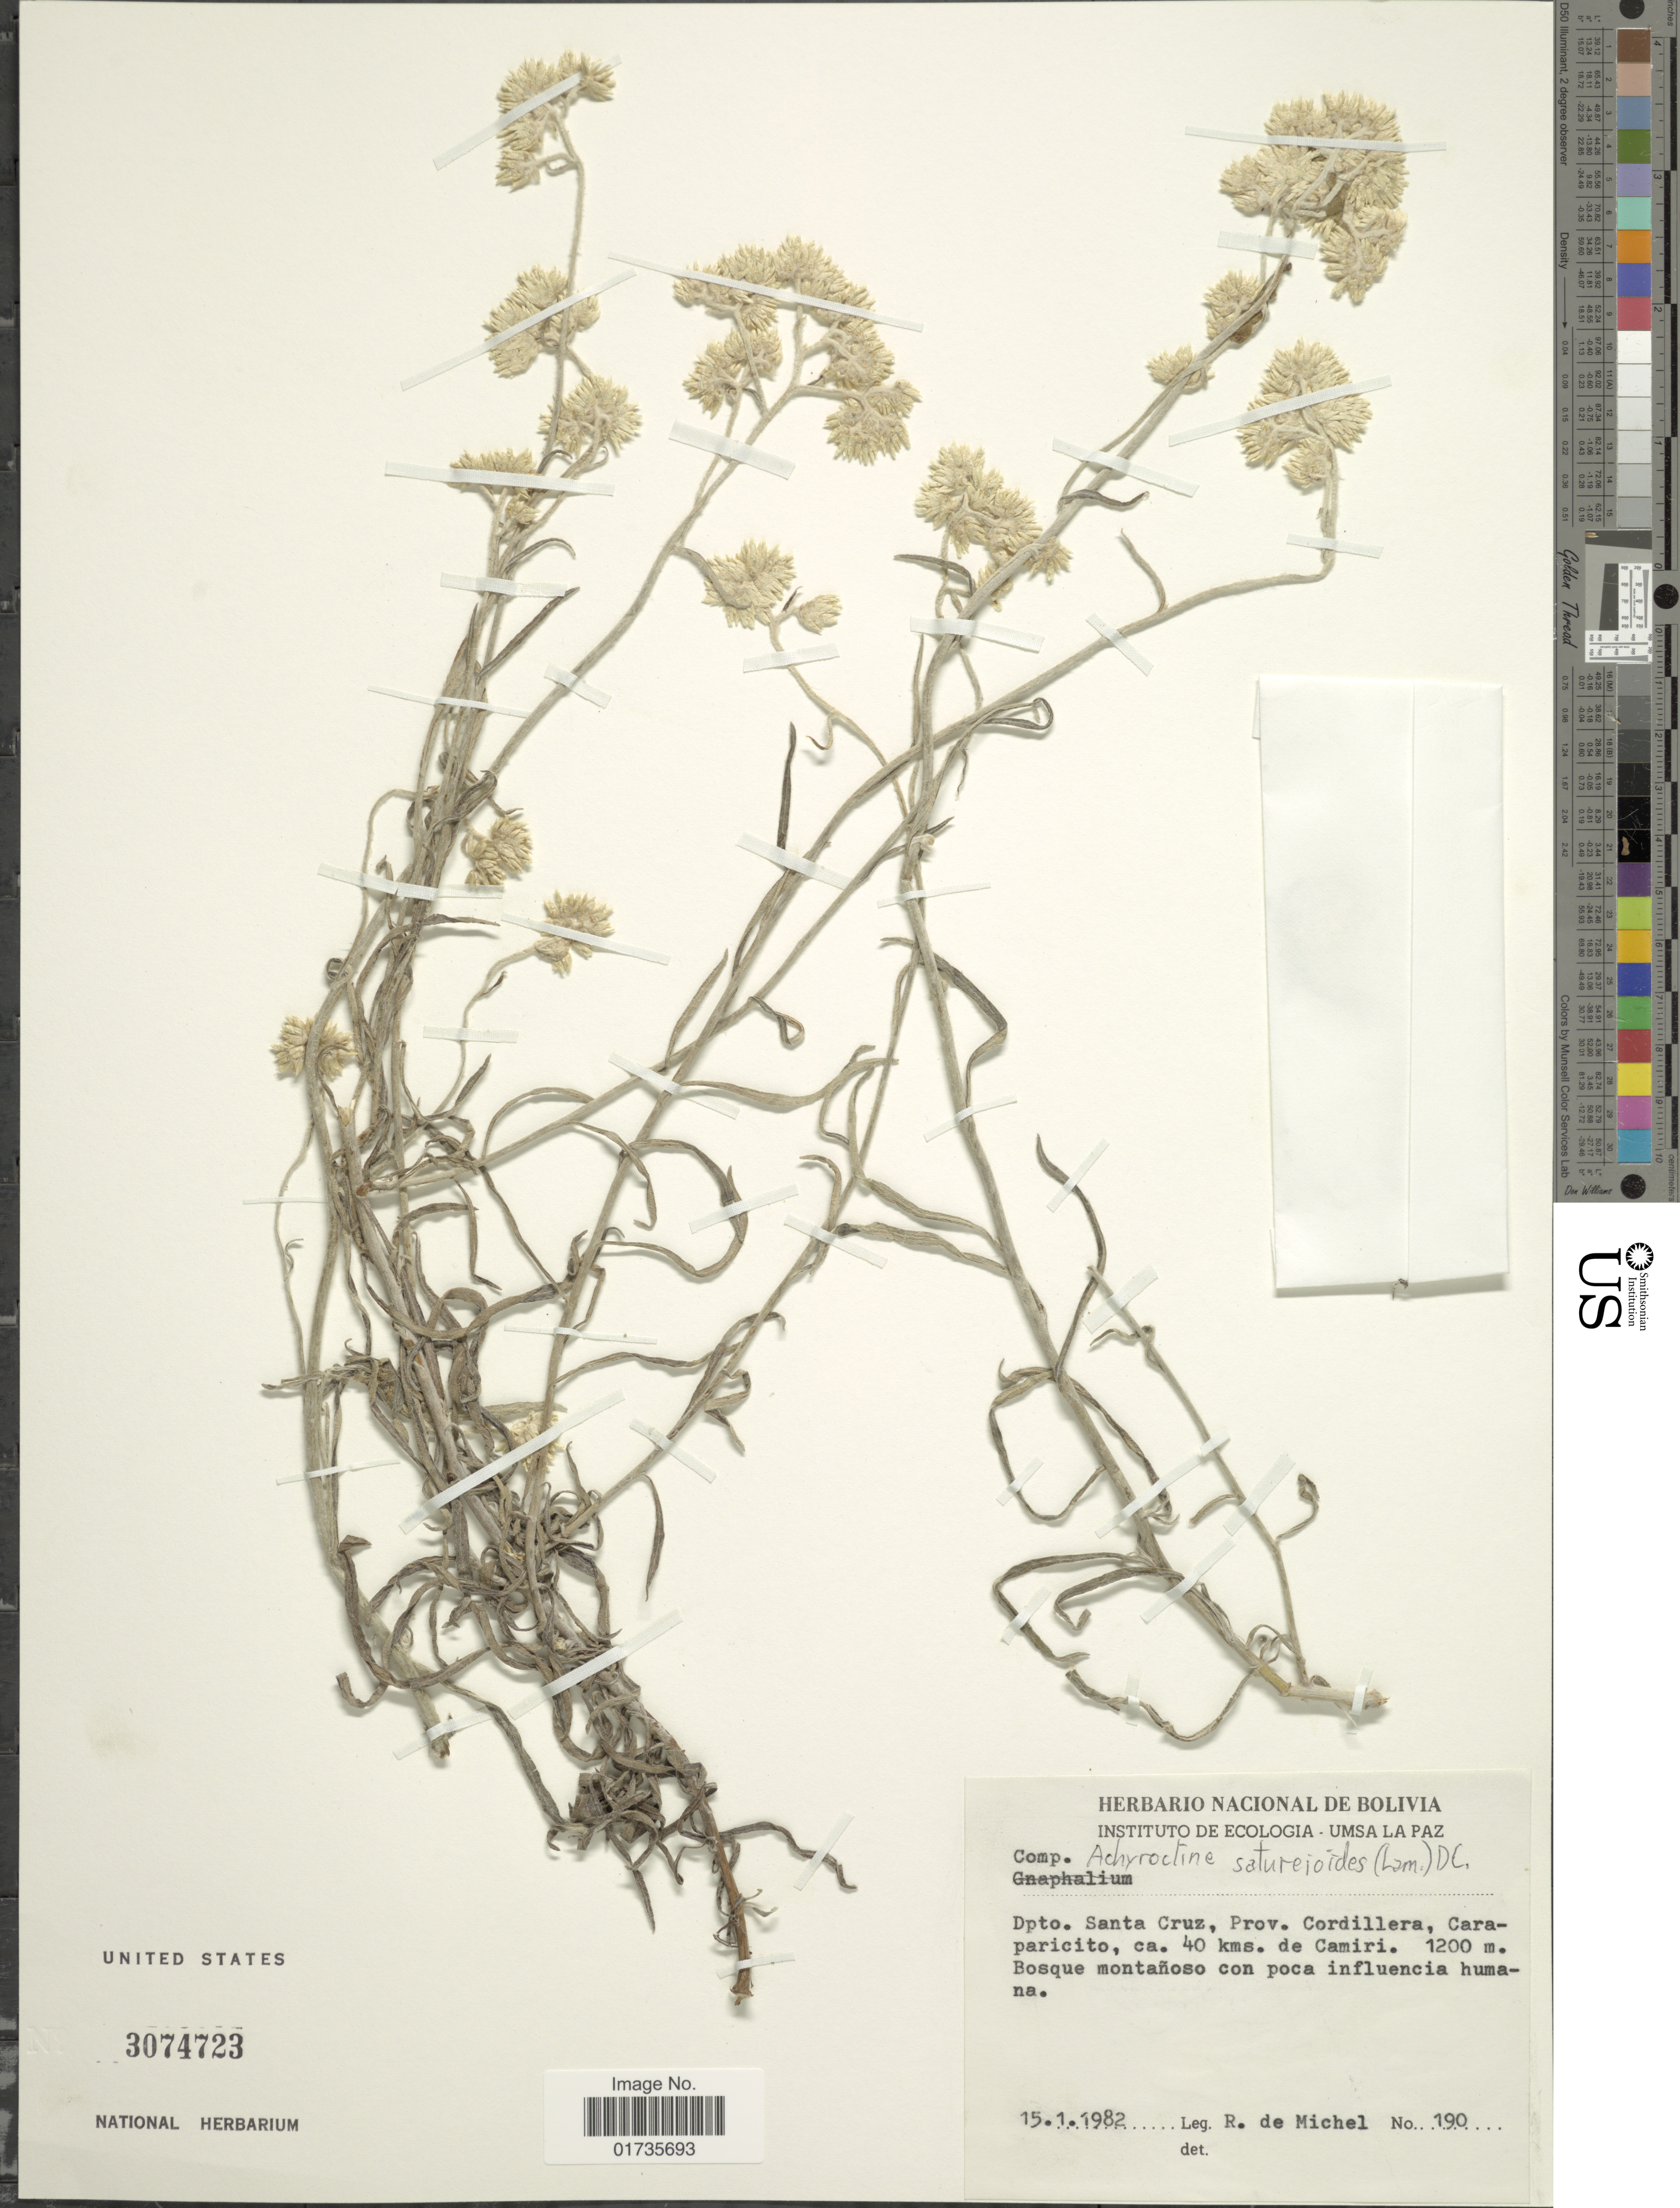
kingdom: Plantae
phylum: Tracheophyta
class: Magnoliopsida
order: Asterales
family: Asteraceae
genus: Achyrocline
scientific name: Achyrocline satureioides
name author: (Lam.) DC.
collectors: R. d. Michel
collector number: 190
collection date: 1982-01-15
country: Bolivia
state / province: Santa Cruz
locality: Dpto Santa Cruz, Prov. Cordillra, Caraparicito, ca. 40 kms de Camri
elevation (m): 1200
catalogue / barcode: US 3074723